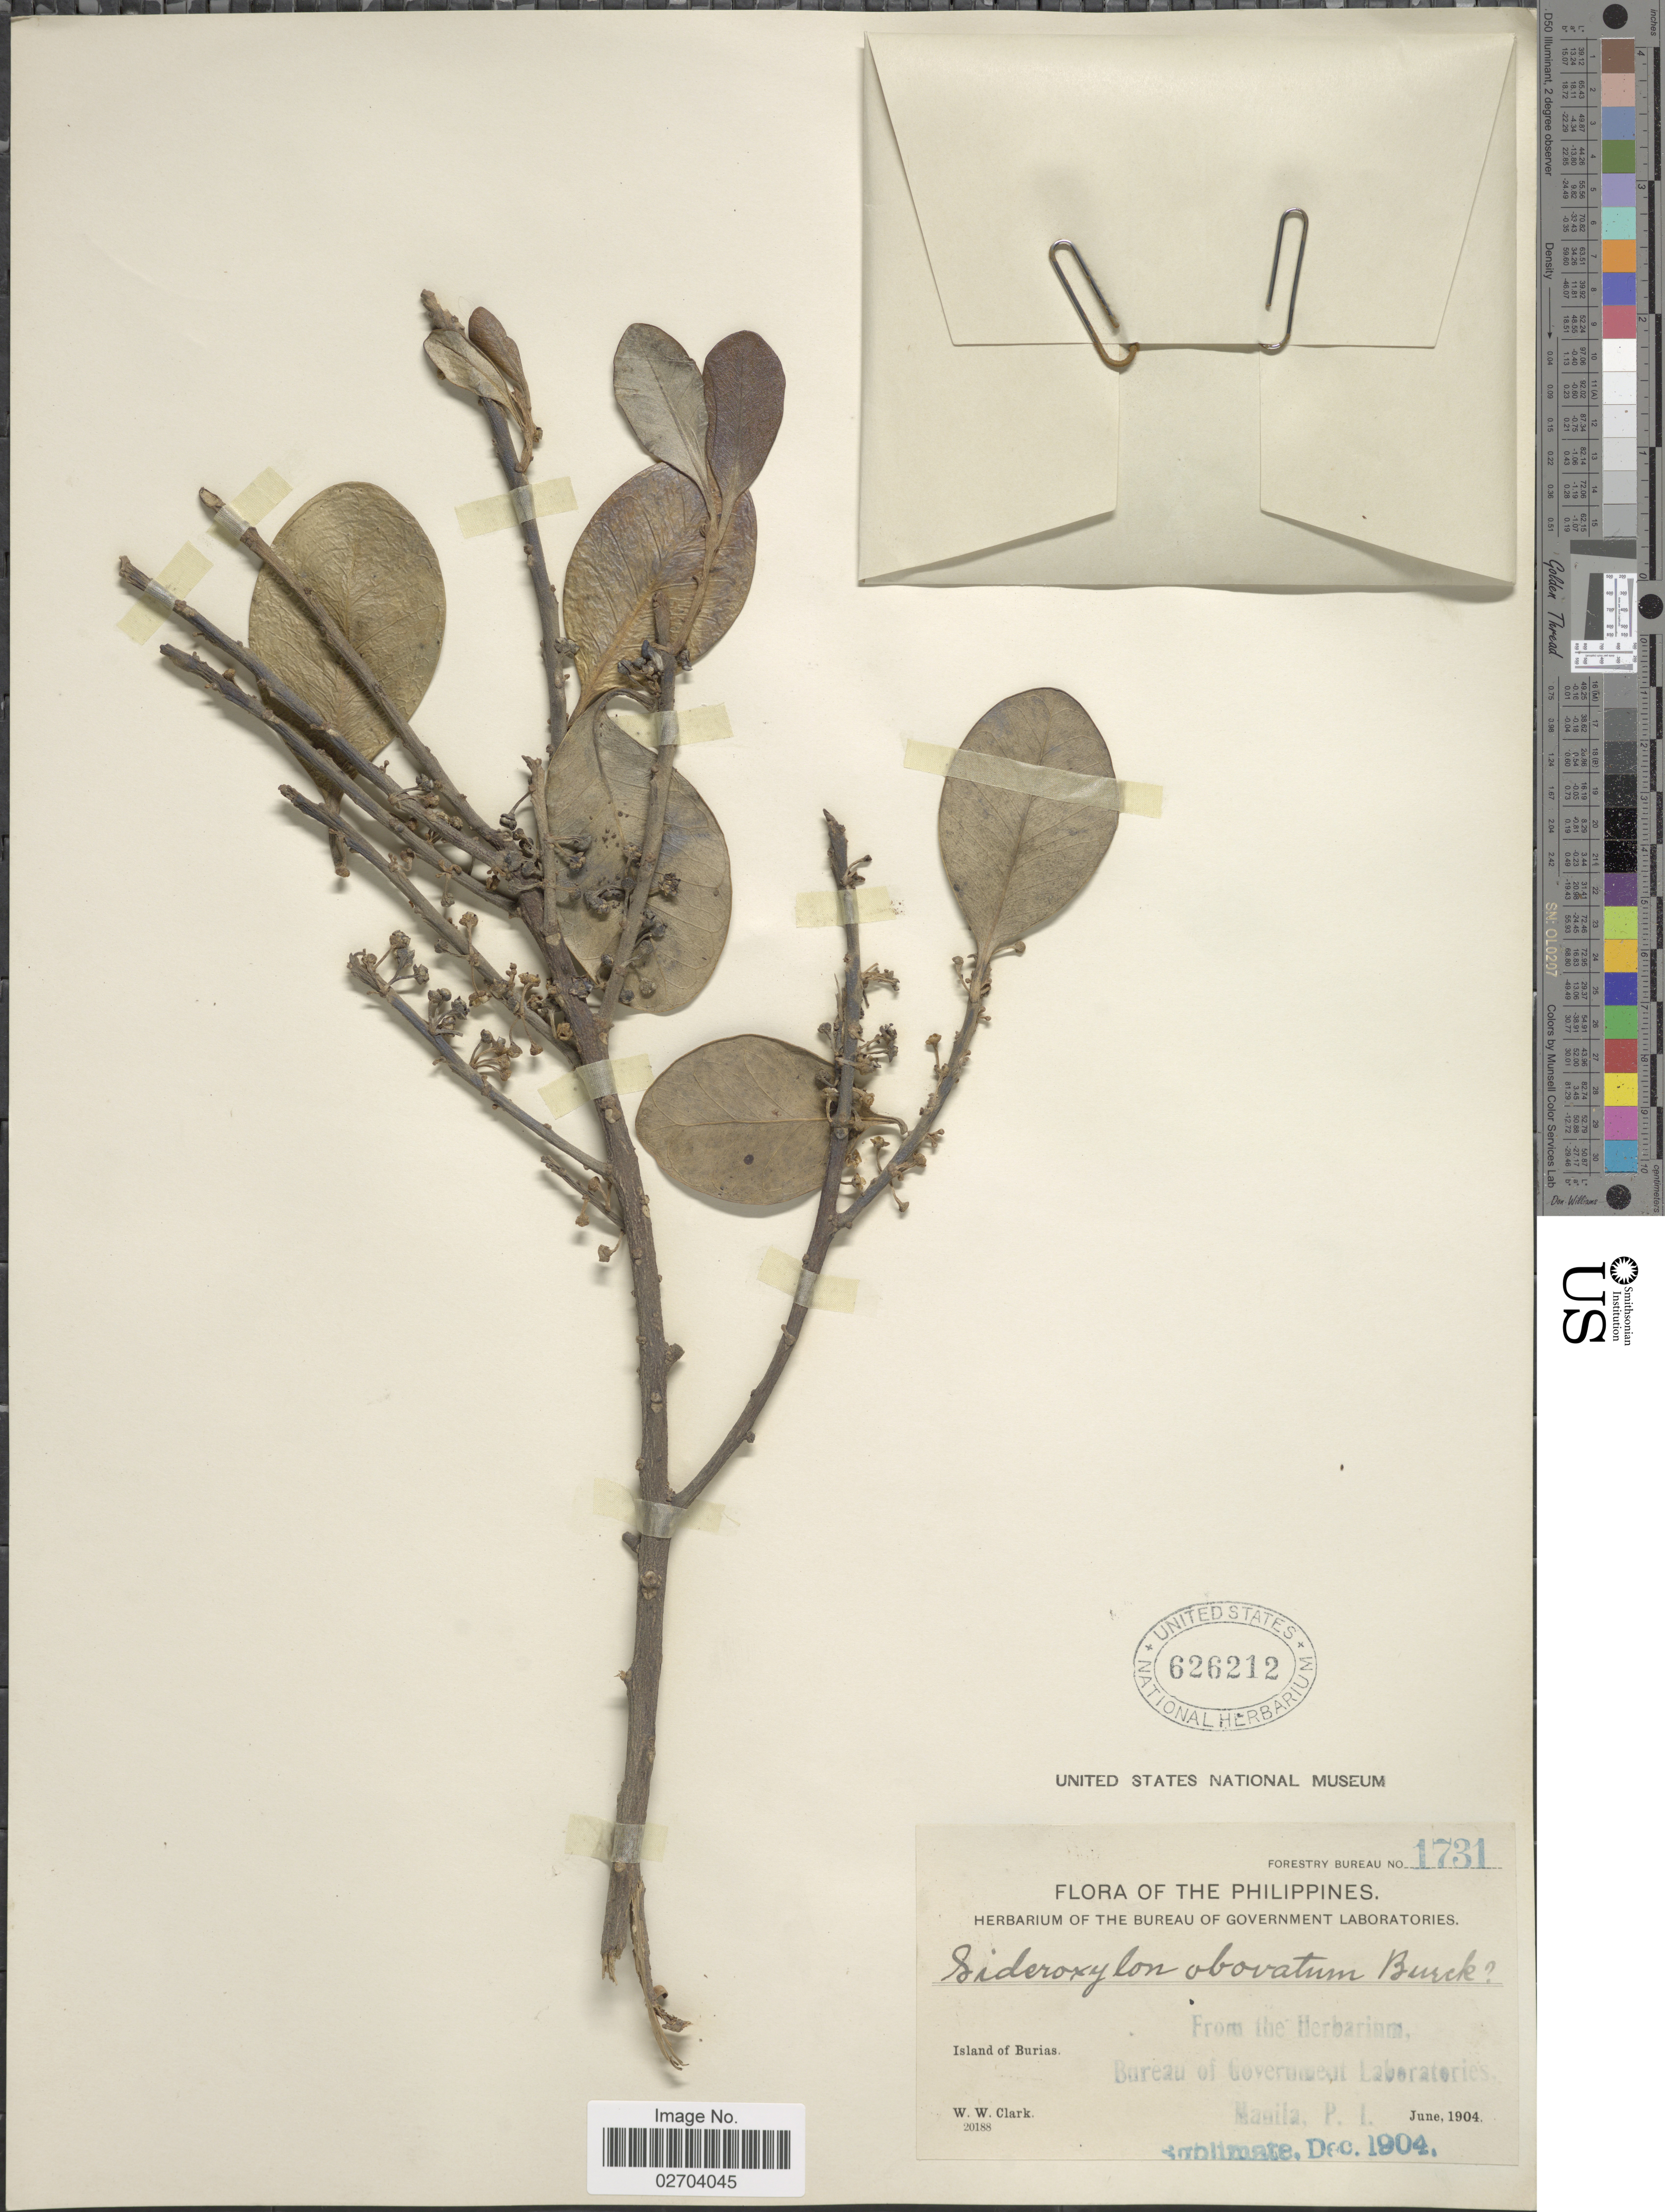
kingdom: Plantae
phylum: Tracheophyta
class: Magnoliopsida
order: Ericales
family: Sapotaceae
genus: Sideroxylon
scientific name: Sideroxylon ferrugineum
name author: Hook. & Arn.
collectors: W. W. Clark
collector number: Forestry Bureau 1731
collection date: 1904-06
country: Philippines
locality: Island of Burias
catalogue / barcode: US 626212